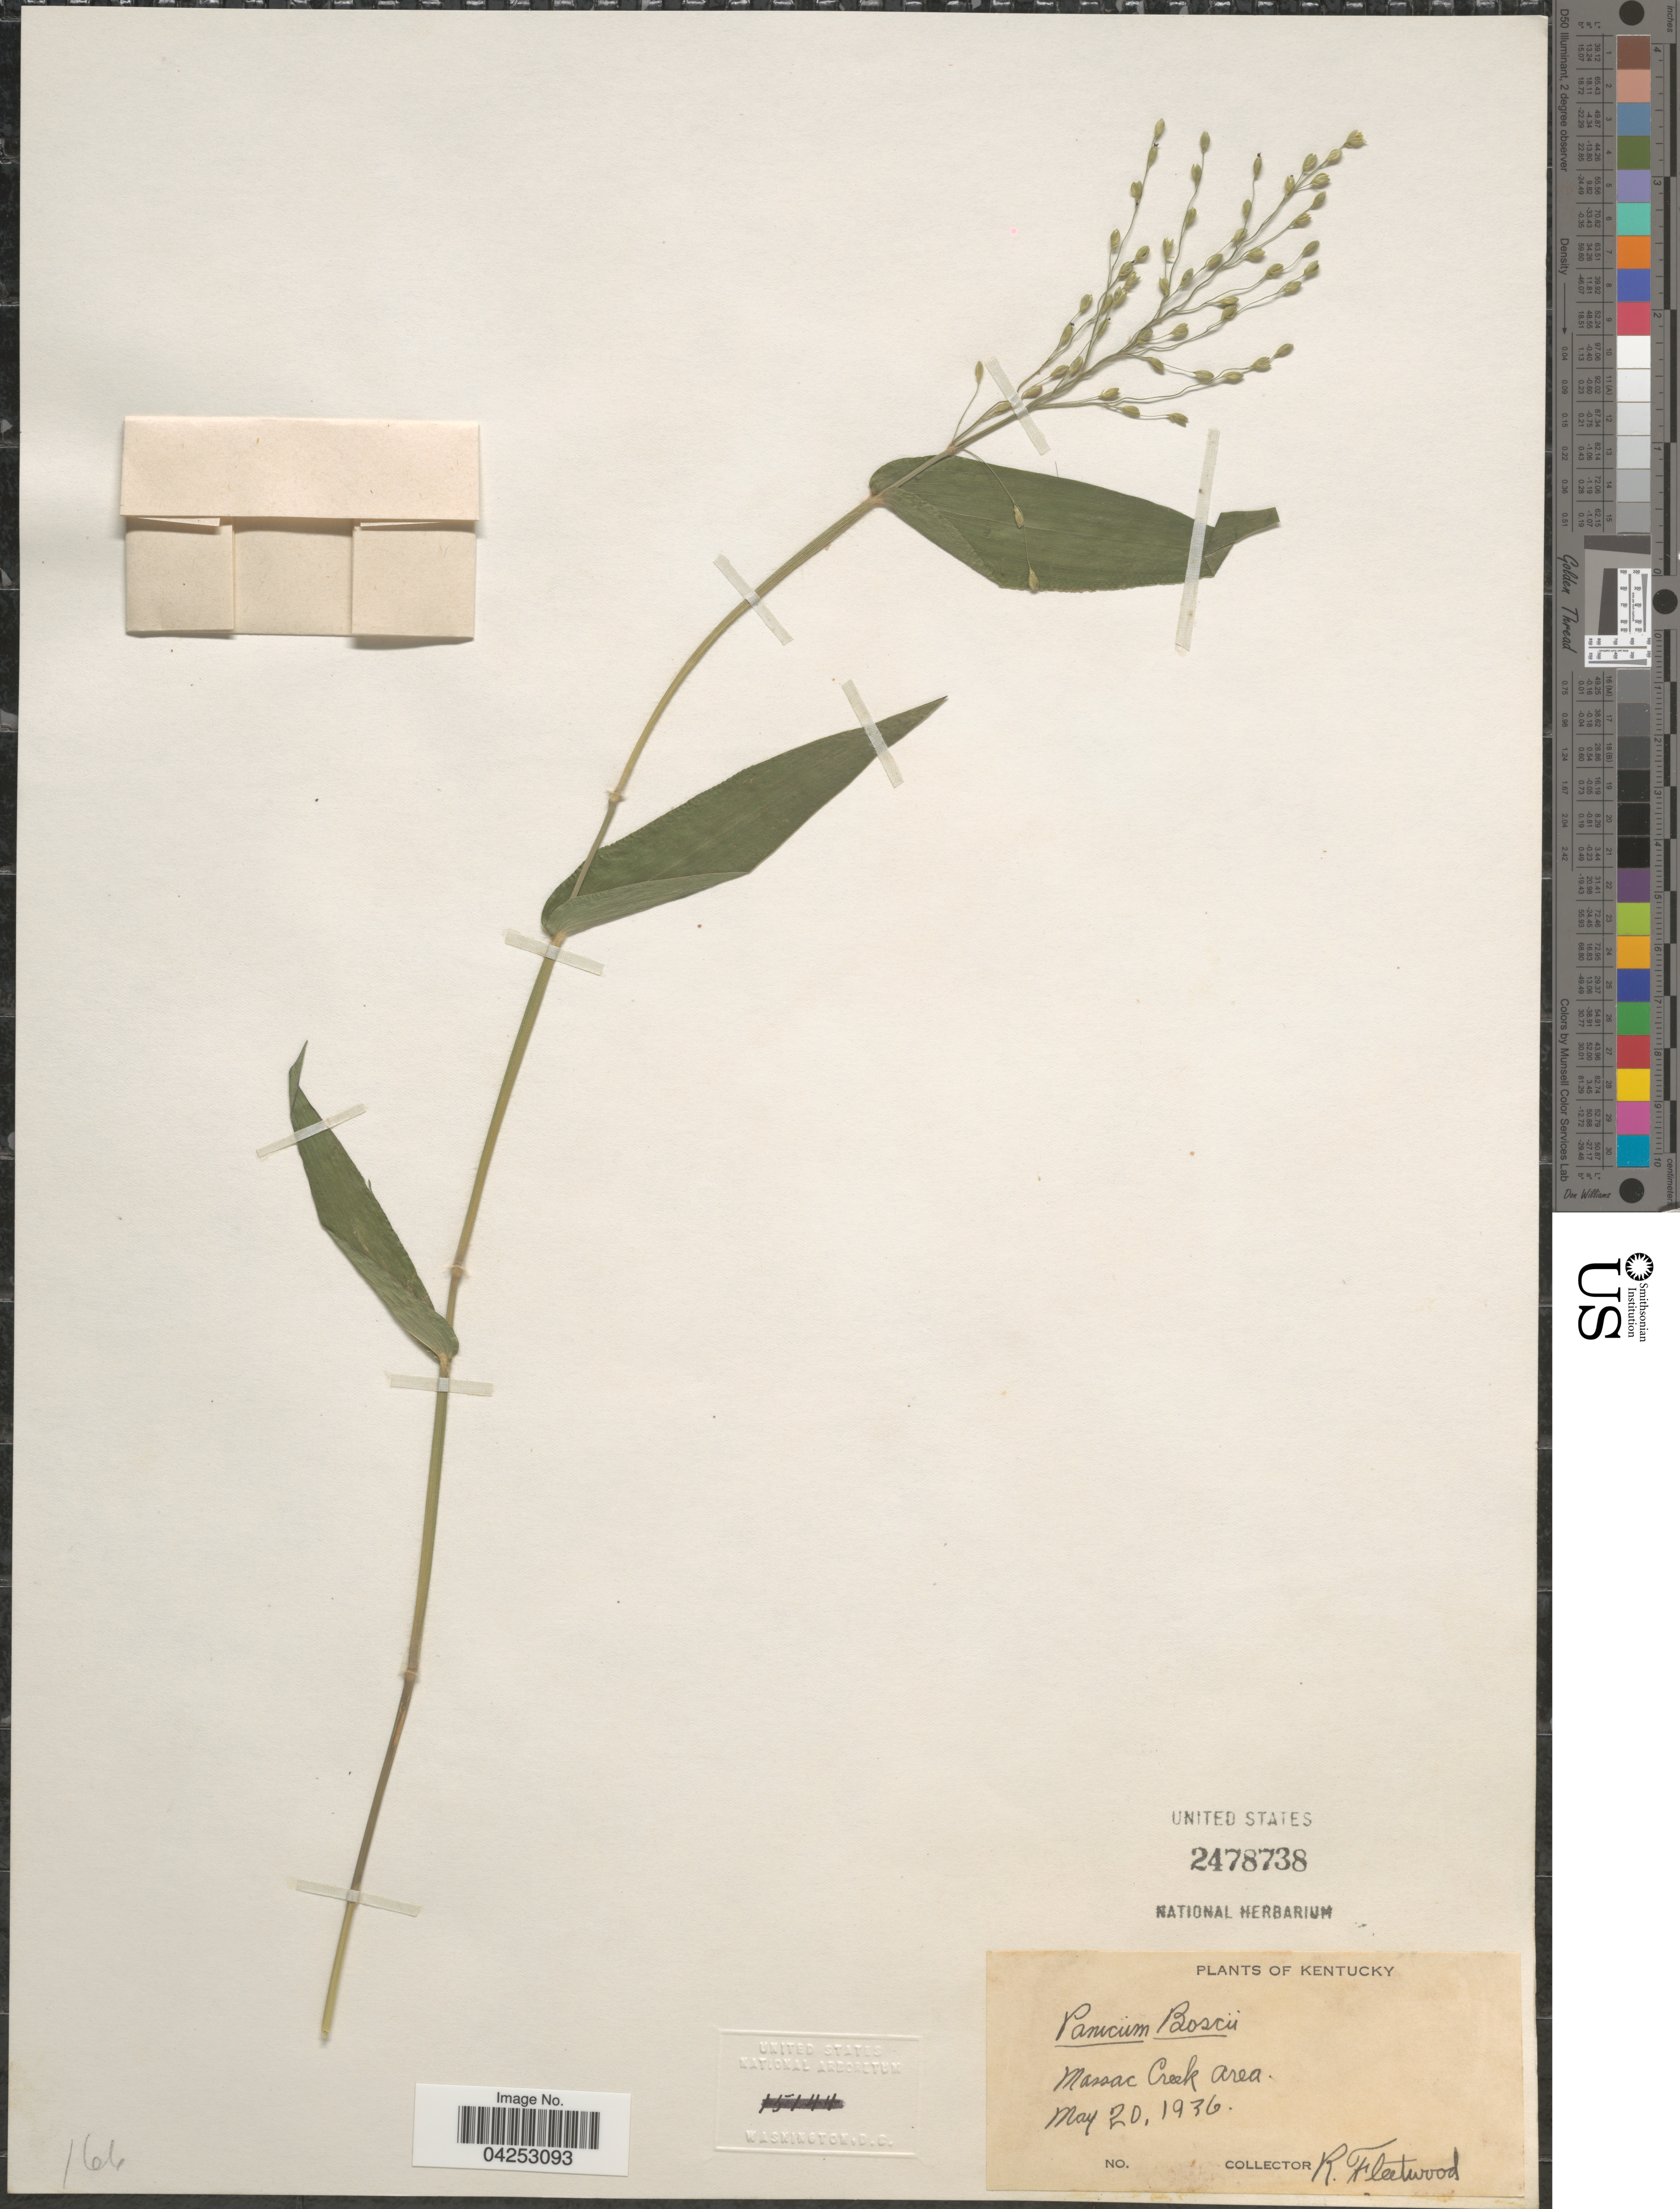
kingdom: Plantae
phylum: Tracheophyta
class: Liliopsida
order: Poales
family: Poaceae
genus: Dichanthelium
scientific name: Dichanthelium boscii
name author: (Poir.) Gould & C.A. Clark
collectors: R. J. Fleetwood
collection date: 1936-05-20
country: United States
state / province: Kentucky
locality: Massac Creek Area.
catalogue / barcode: US 2478738